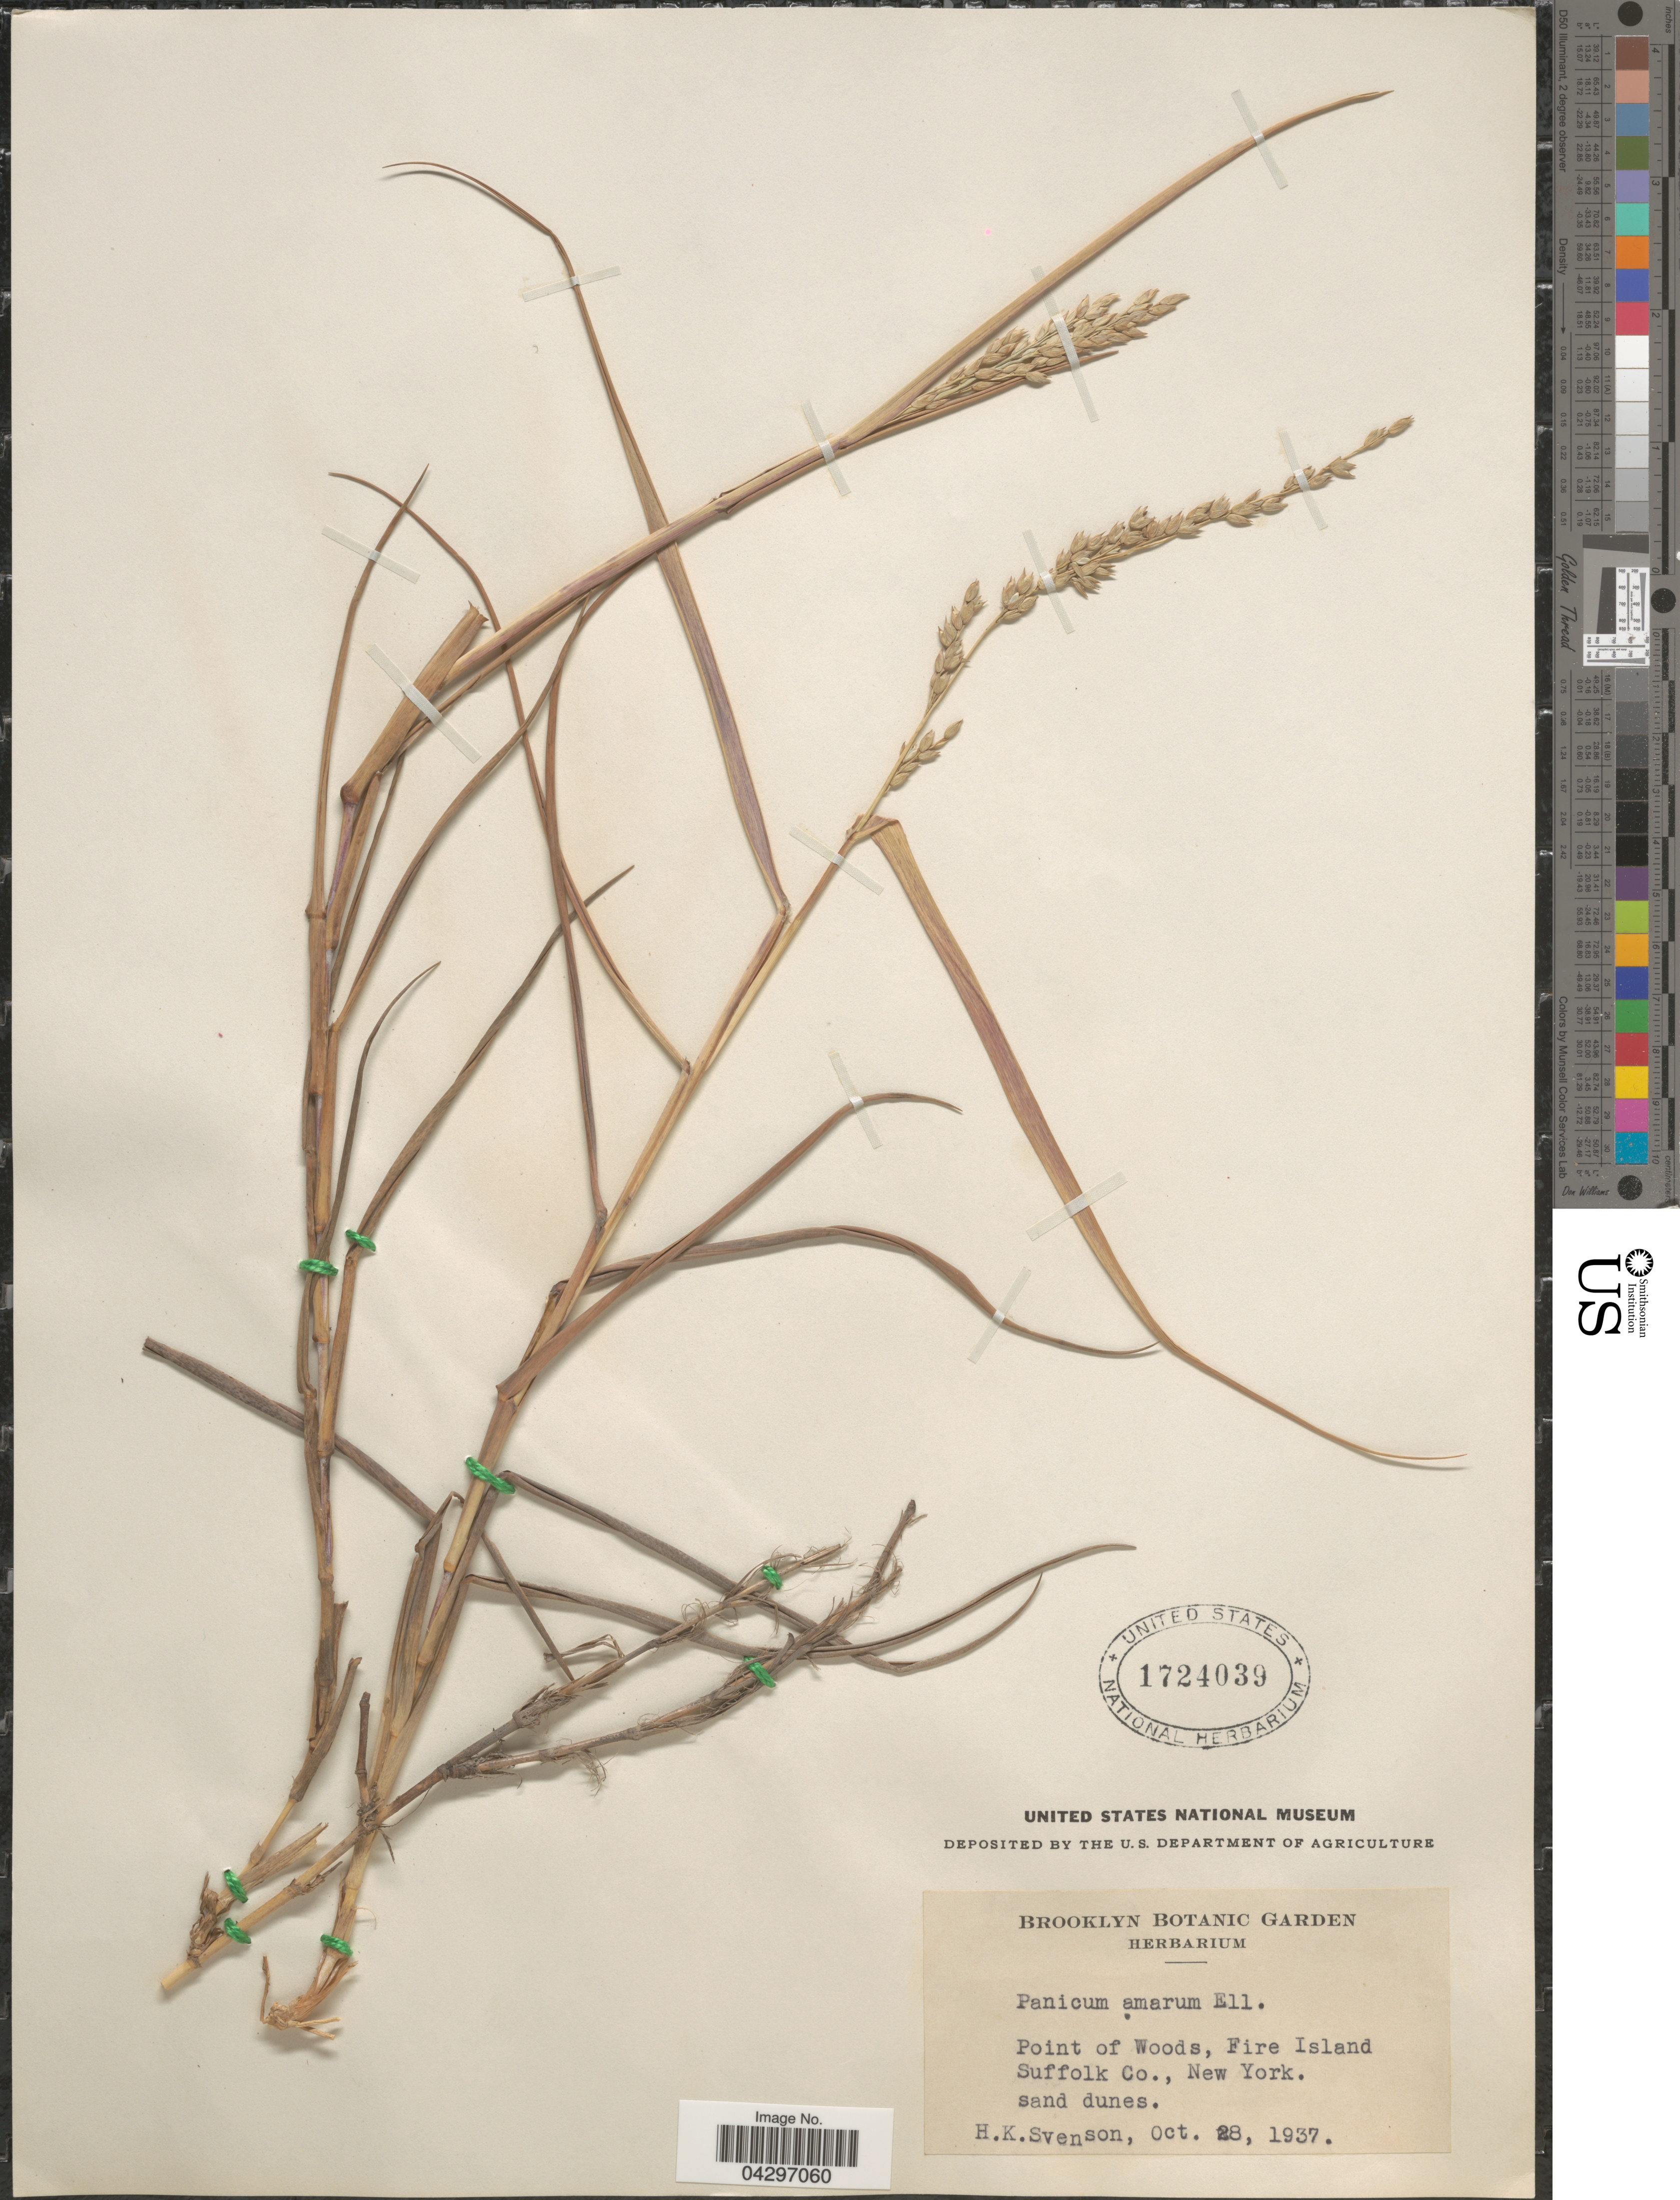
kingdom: Plantae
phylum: Tracheophyta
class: Liliopsida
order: Poales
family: Poaceae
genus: Panicum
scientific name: Panicum amarum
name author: Elliott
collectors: H. K. Svenson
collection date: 1937-10-28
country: United States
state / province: New York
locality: Point of Woods, Fire Island Suffolk Co.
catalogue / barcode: US 1724039